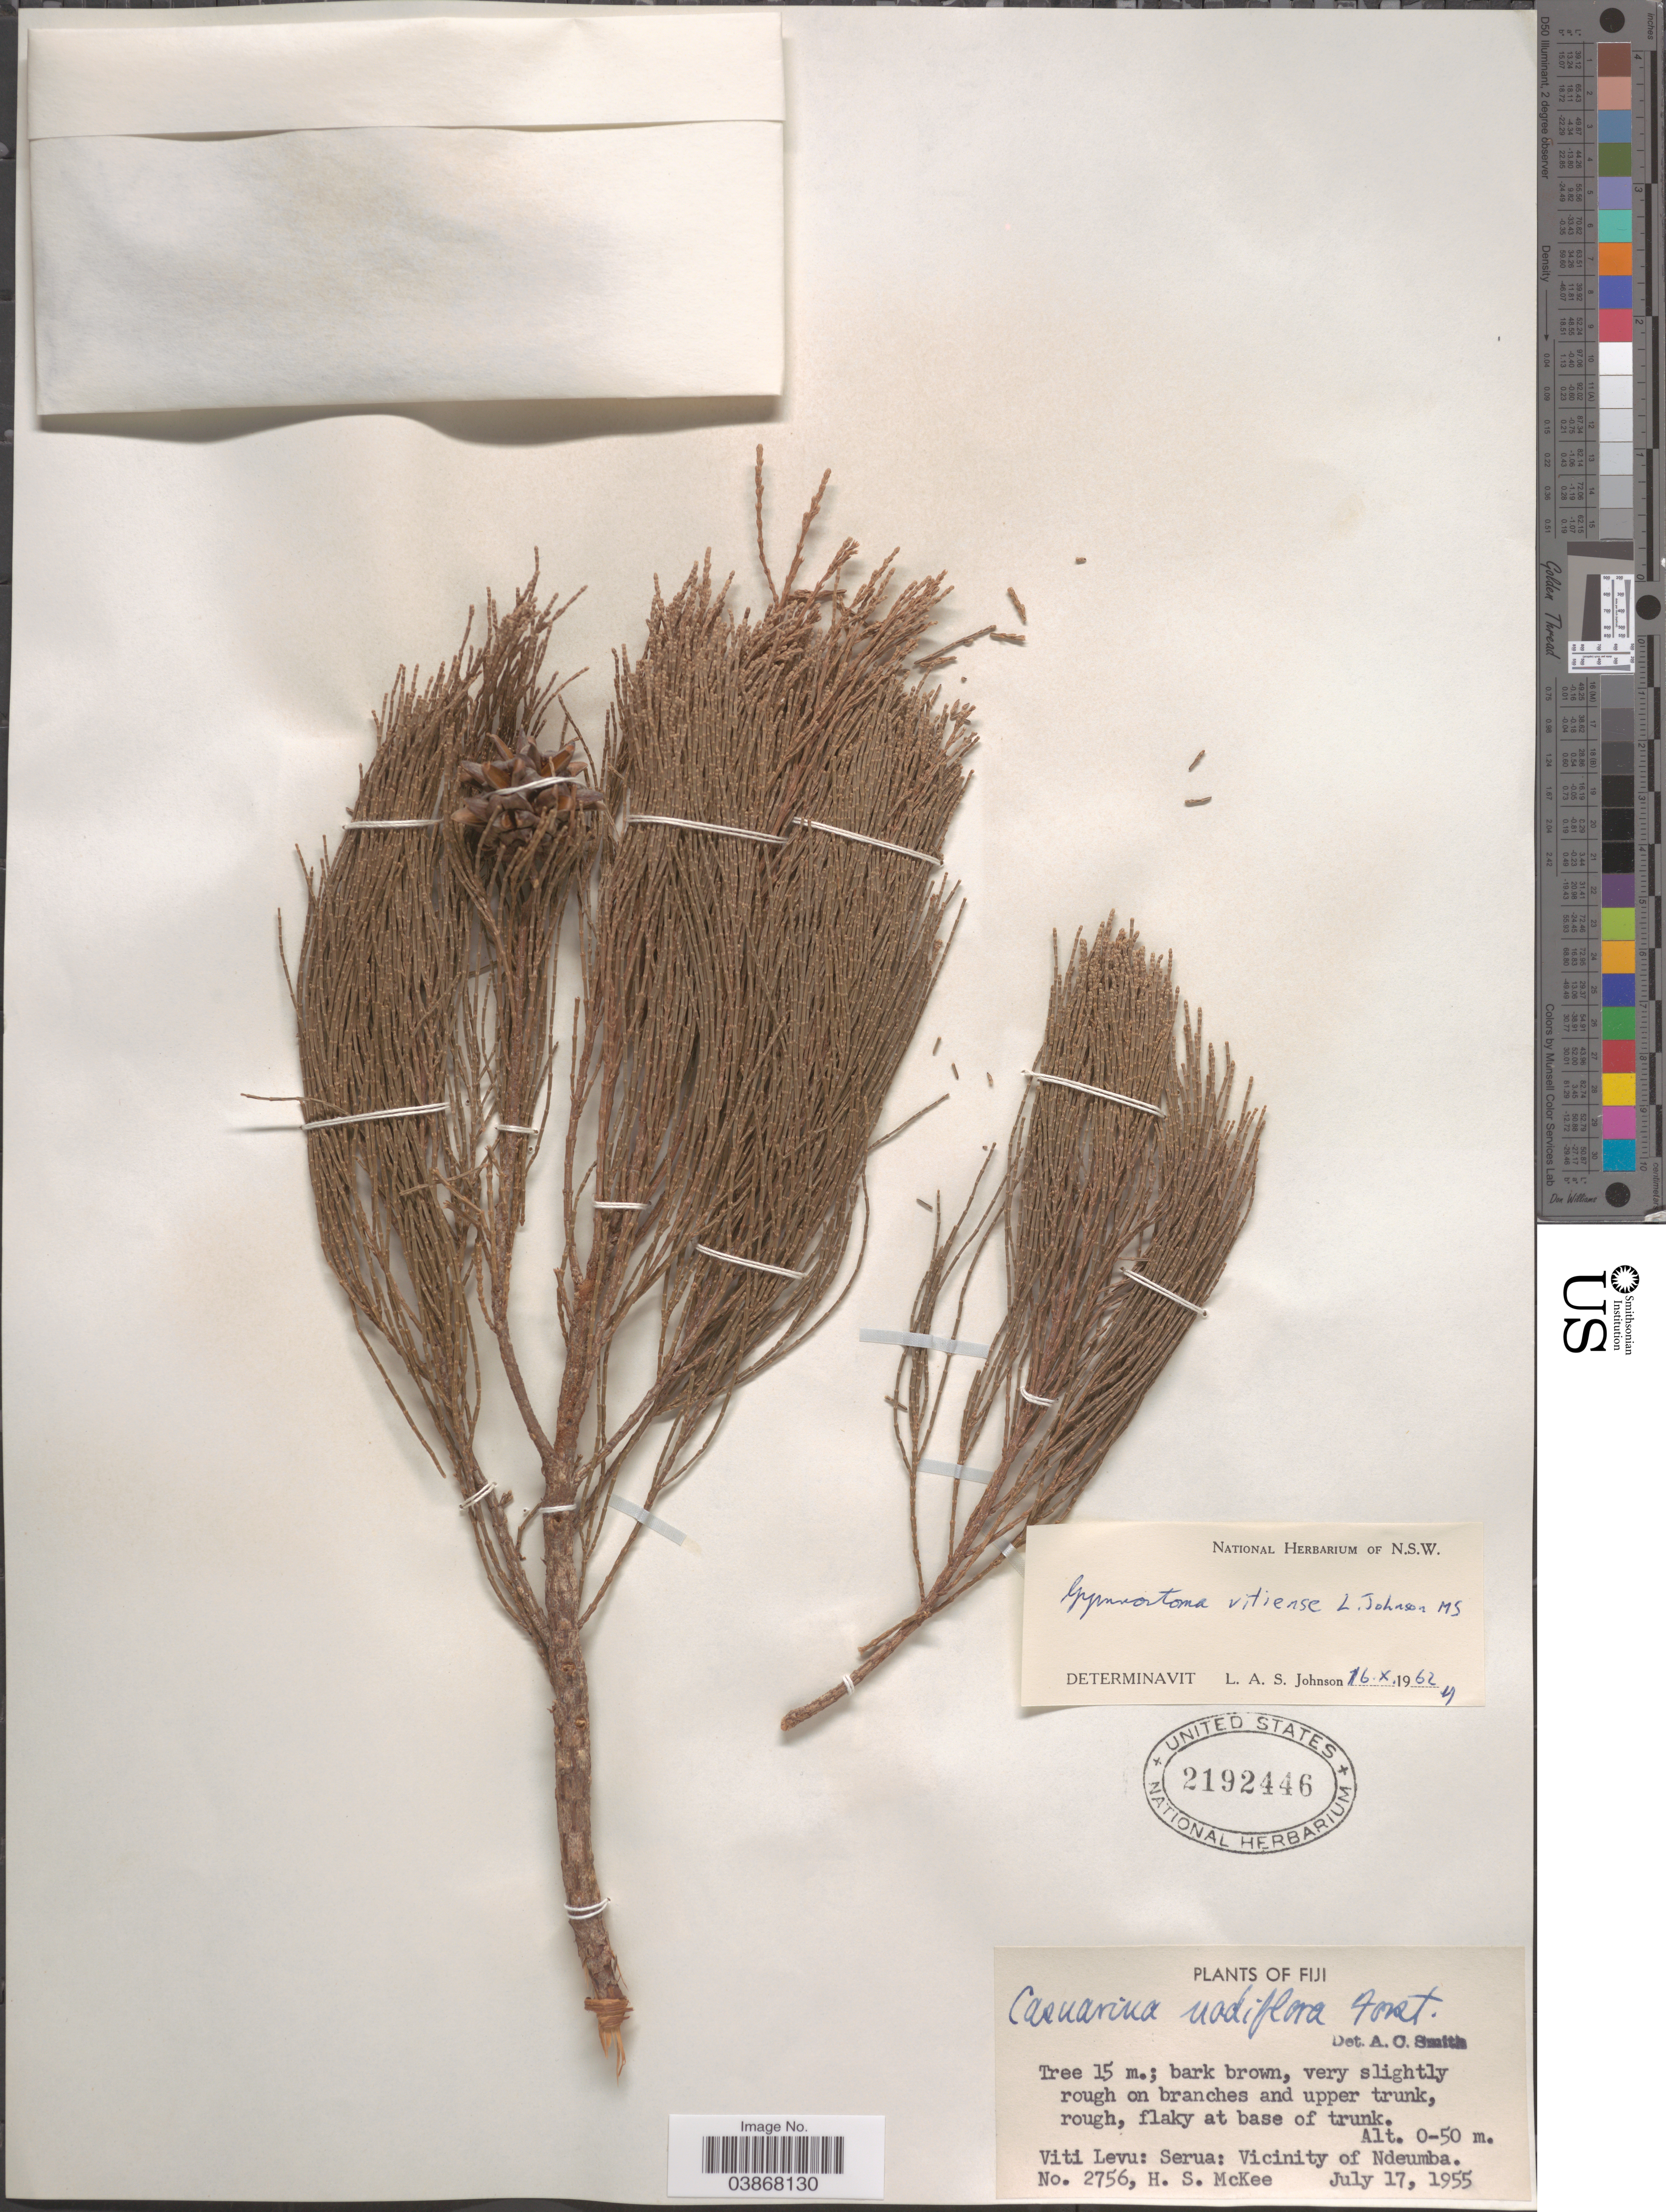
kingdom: Plantae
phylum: Tracheophyta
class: Magnoliopsida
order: Fagales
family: Casuarinaceae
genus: Gymnostoma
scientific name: Gymnostoma vitiense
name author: L.A.S. Johnson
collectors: H. S. McKee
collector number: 2756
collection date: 1955-07-17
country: Fiji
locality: Viti Levu: Serua: Vicinity of Ndeumba.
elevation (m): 0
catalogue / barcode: US 2192446